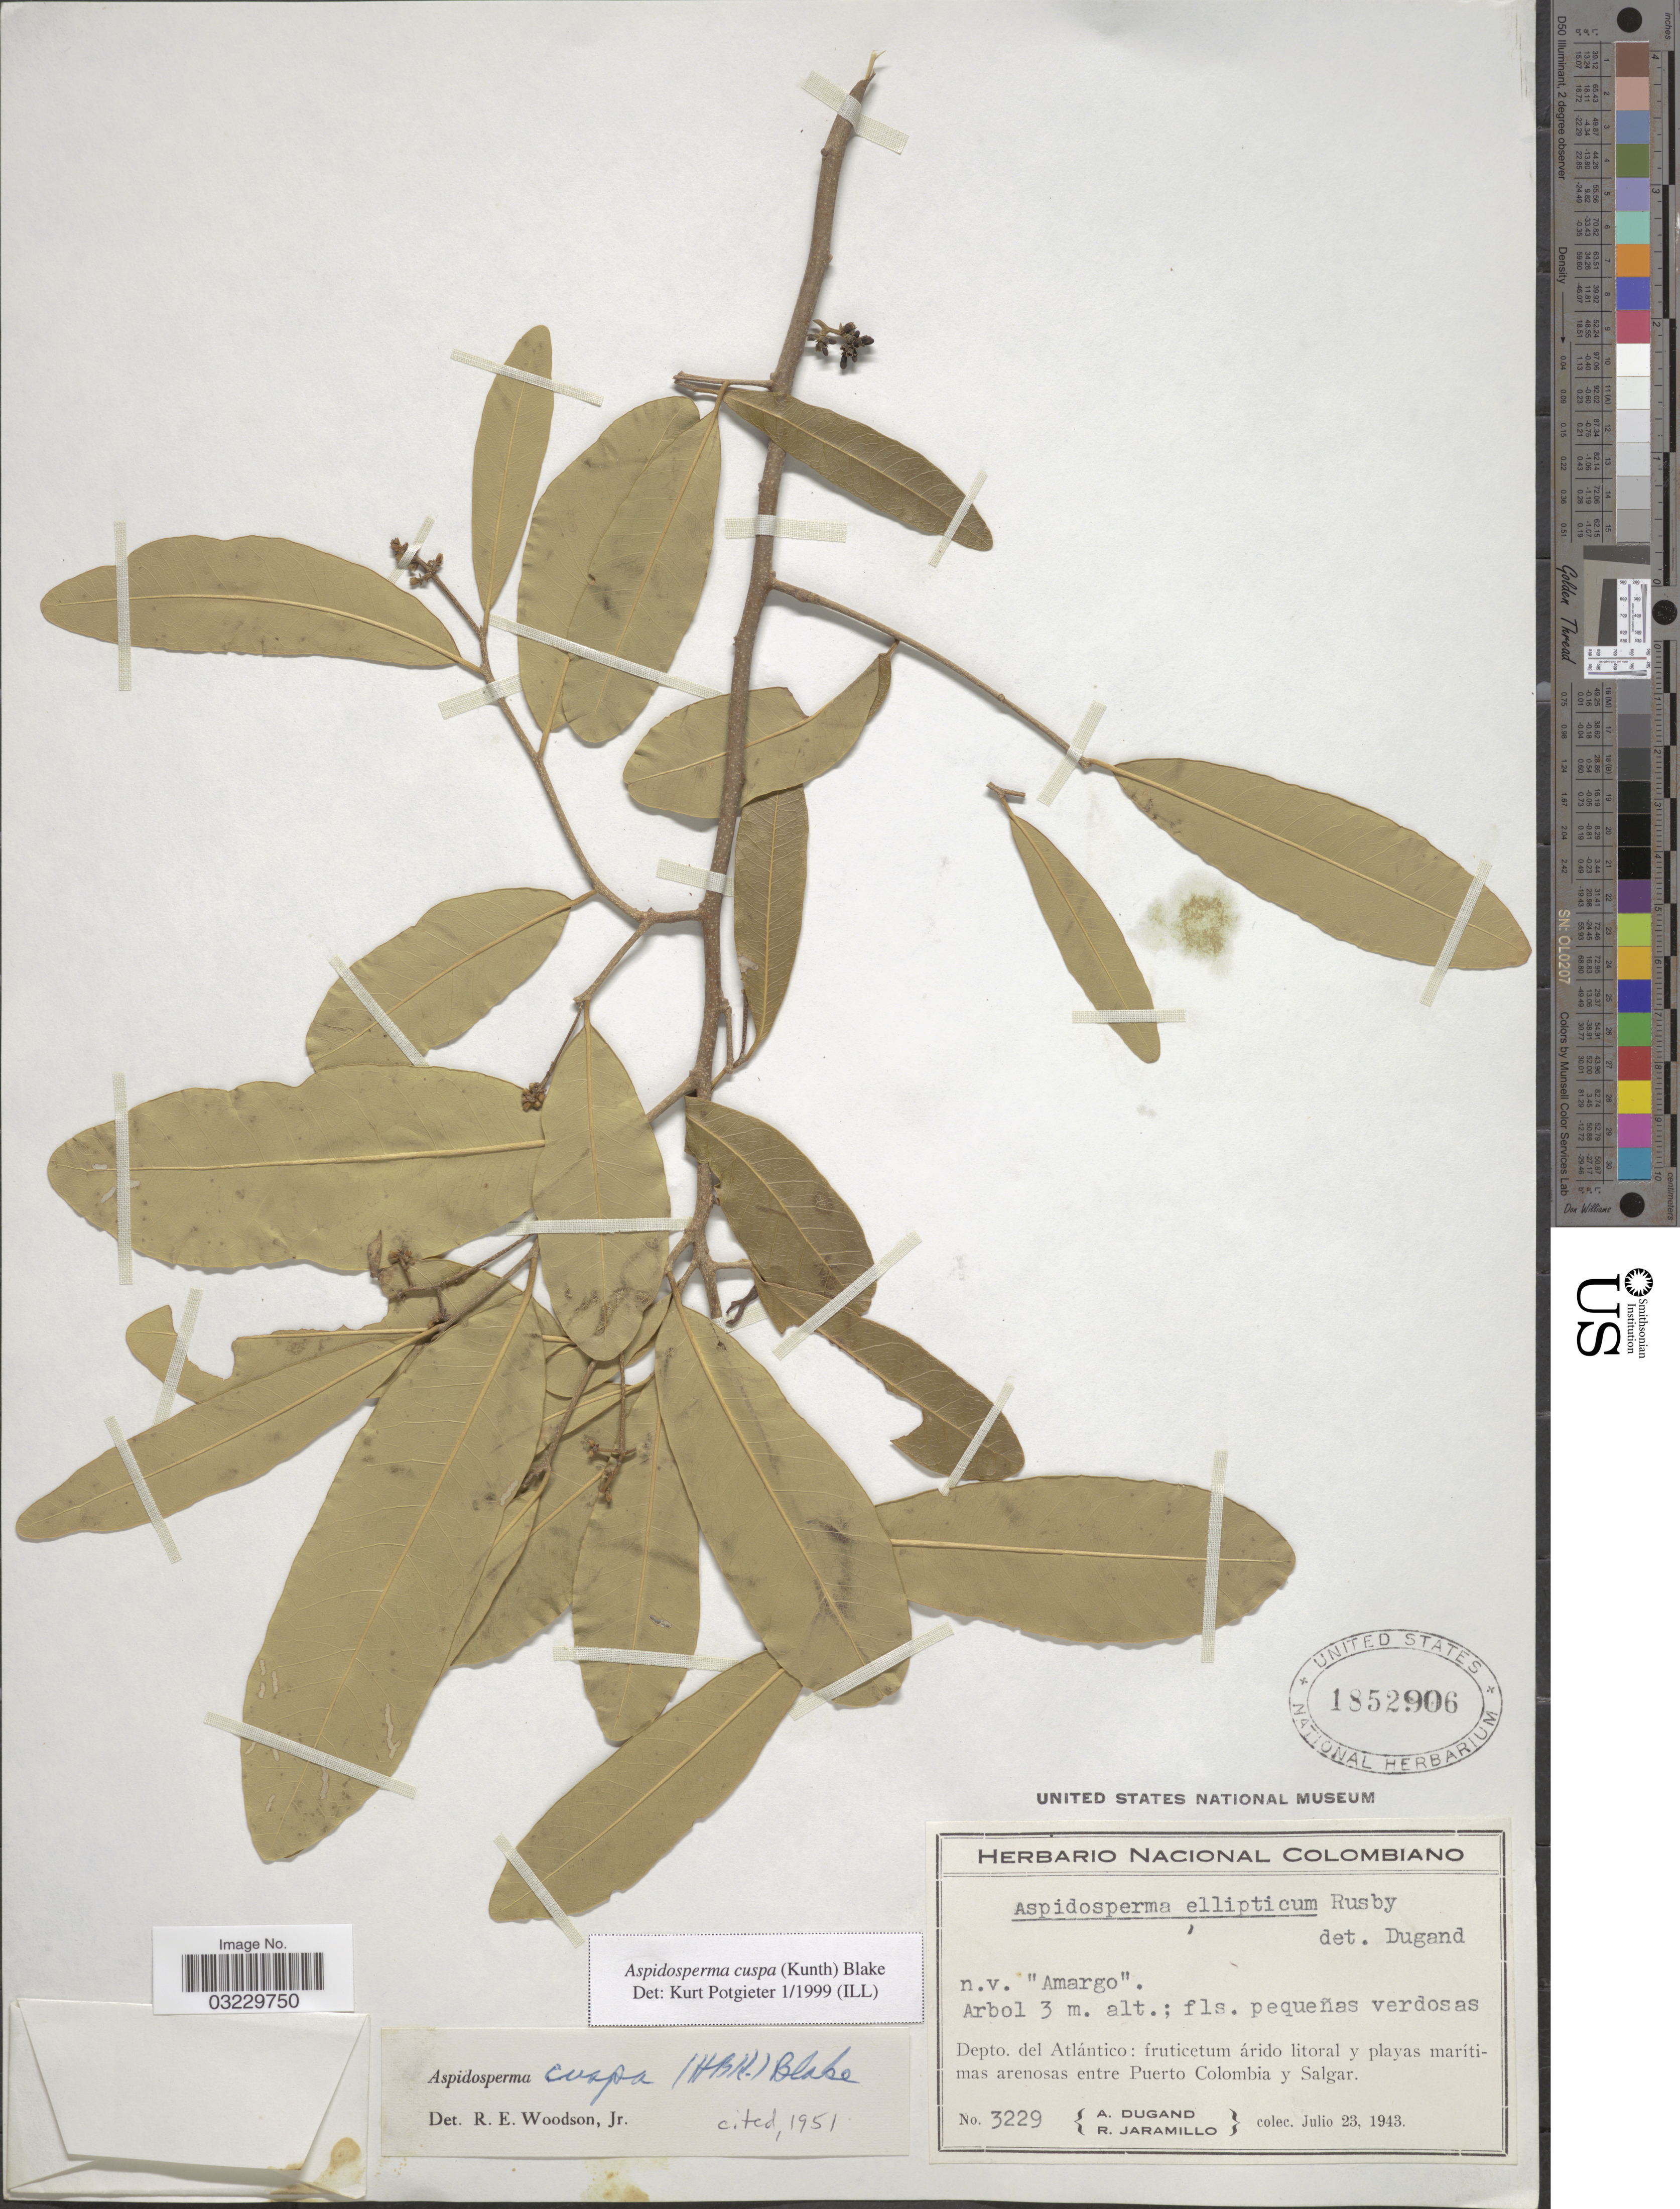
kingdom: Plantae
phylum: Tracheophyta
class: Magnoliopsida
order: Gentianales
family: Apocynaceae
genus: Aspidosperma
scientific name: Aspidosperma cuspa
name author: (Kunth) S.F. Blake ex Pittier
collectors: A. Dugand & R. Jaramillo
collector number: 3229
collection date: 1943-07-23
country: Colombia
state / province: Atlántico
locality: Depto. del Atlántico: fruticetum árido litoral y playas marítimas arenosas entre Puerto Colombia y Salgar.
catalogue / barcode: US 1852906